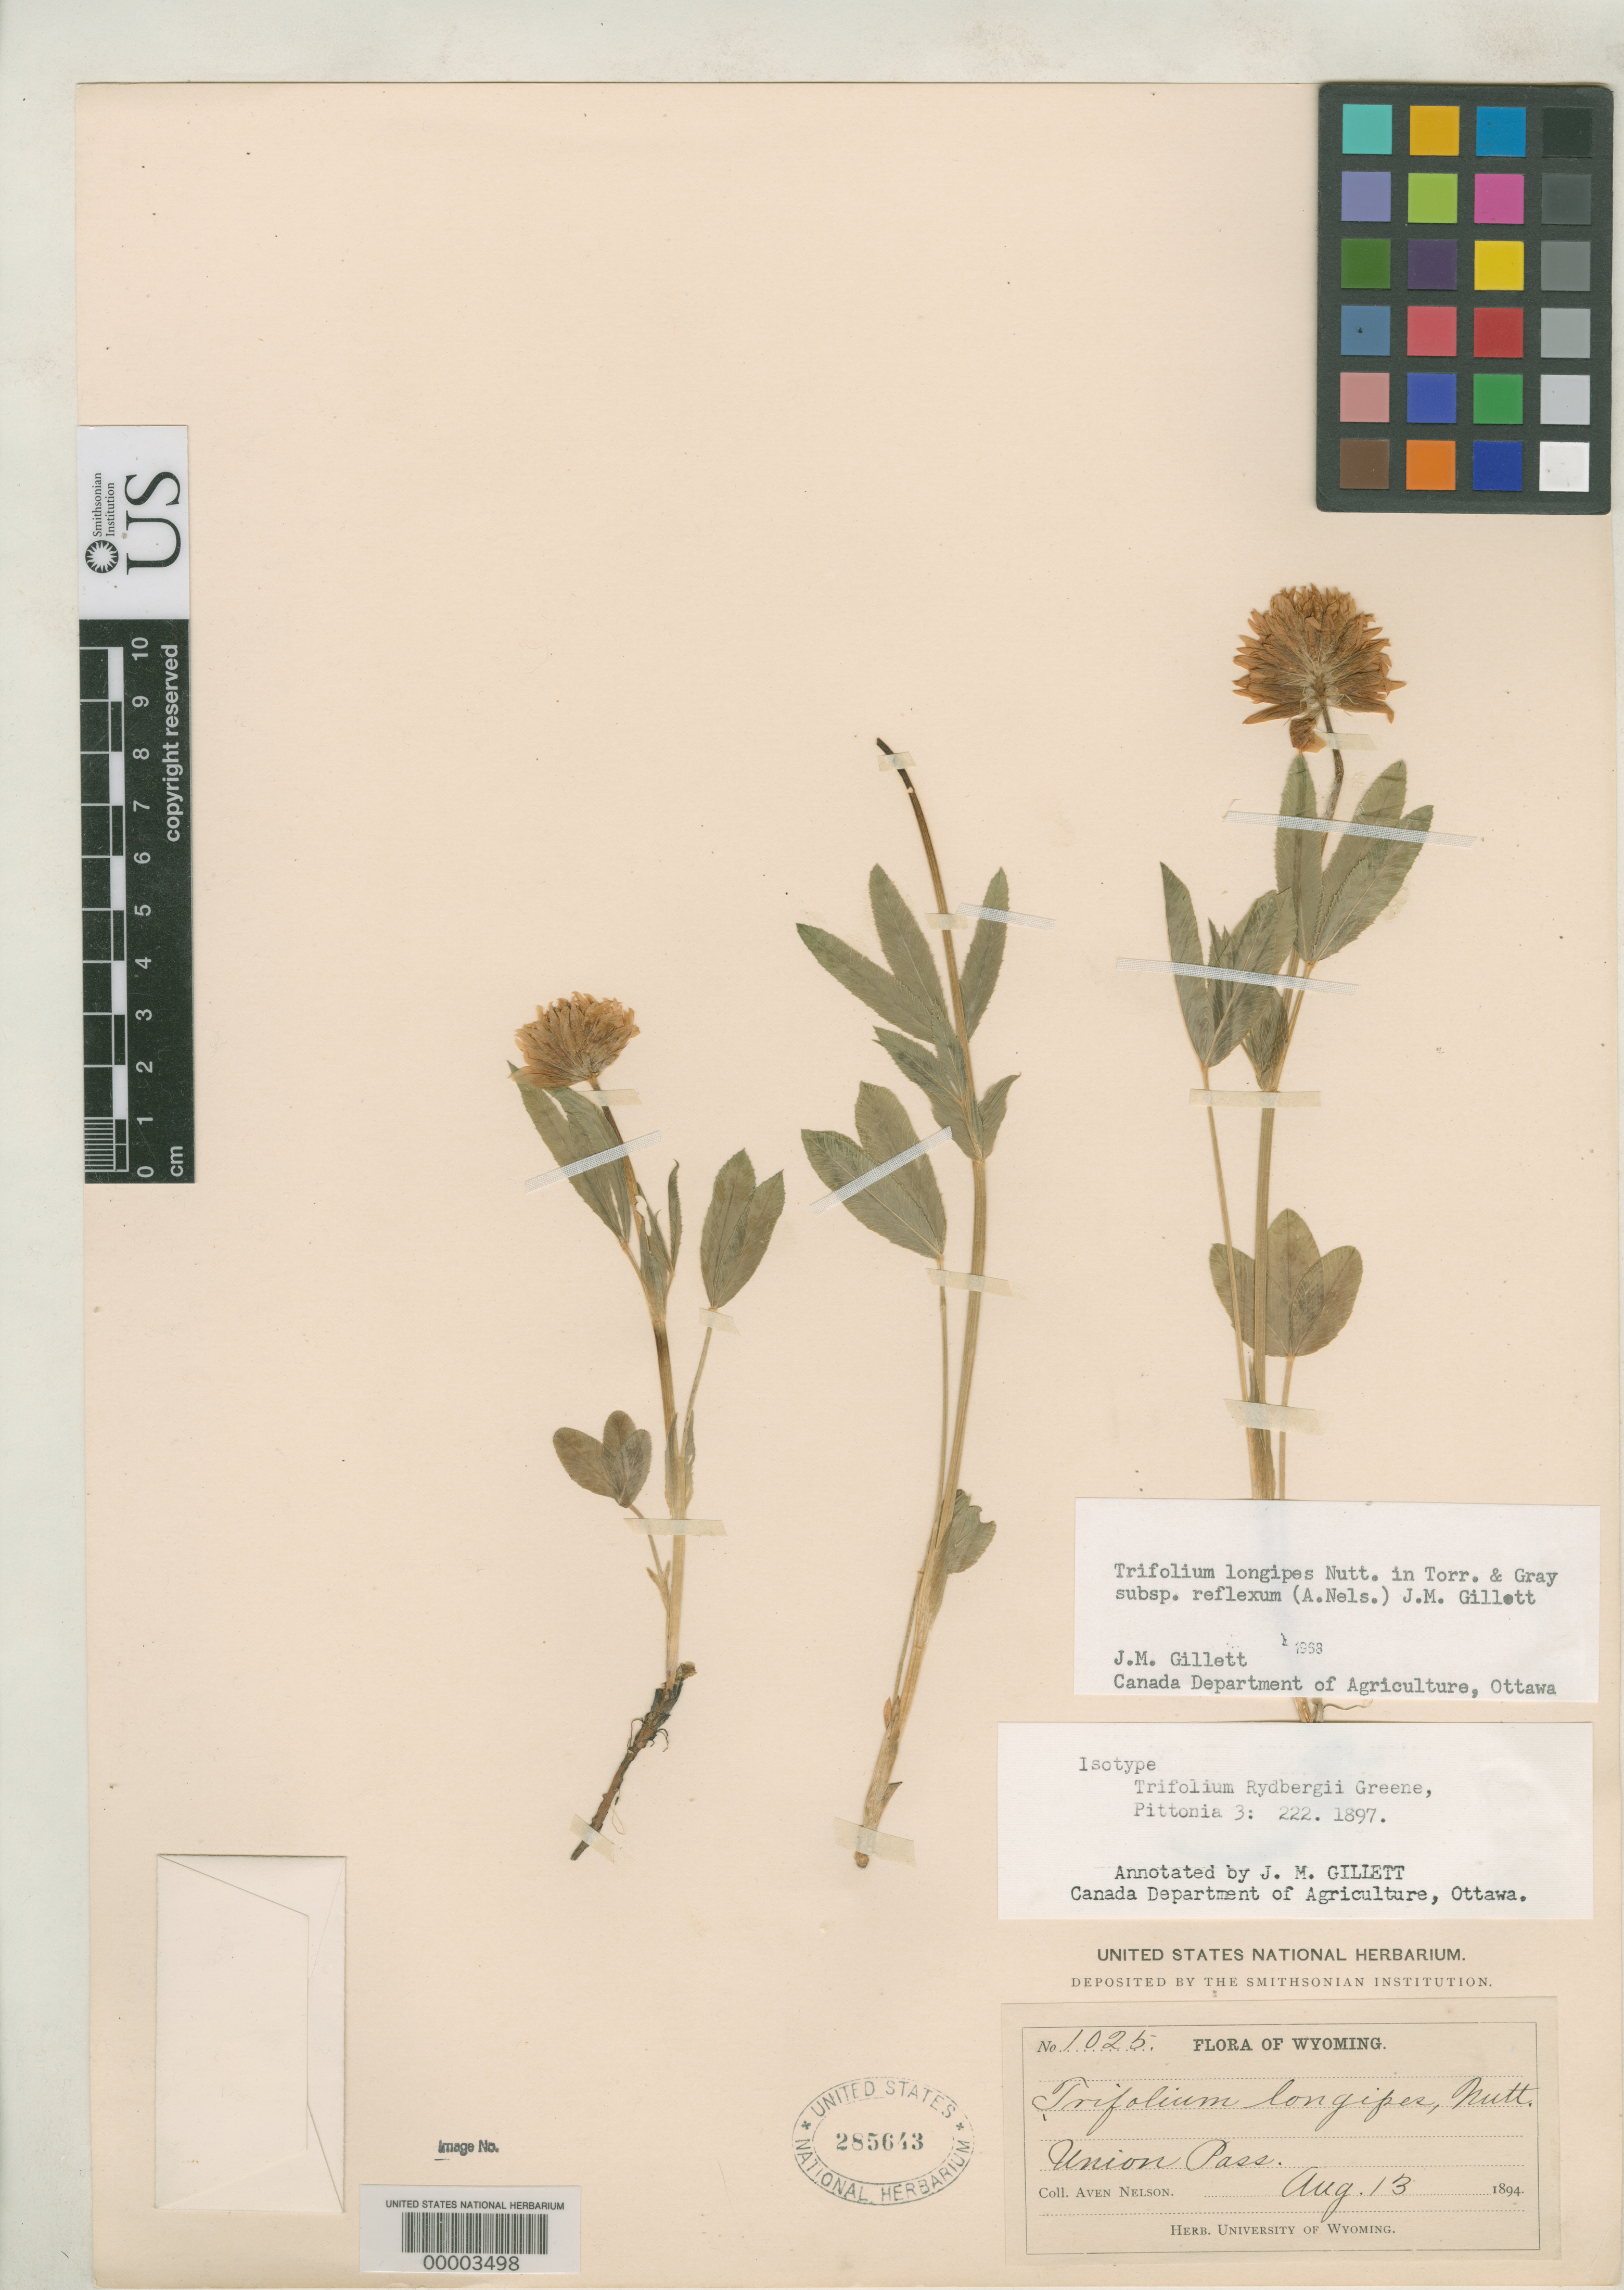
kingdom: Plantae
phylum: Tracheophyta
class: Magnoliopsida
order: Fabales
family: Fabaceae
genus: Trifolium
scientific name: Trifolium rydbergii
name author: Greene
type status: Isotype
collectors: A. Nelson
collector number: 1025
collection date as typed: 13 Aug 1894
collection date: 1894-08-13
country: United States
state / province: Wyoming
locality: Union Pass.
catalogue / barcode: US 285643